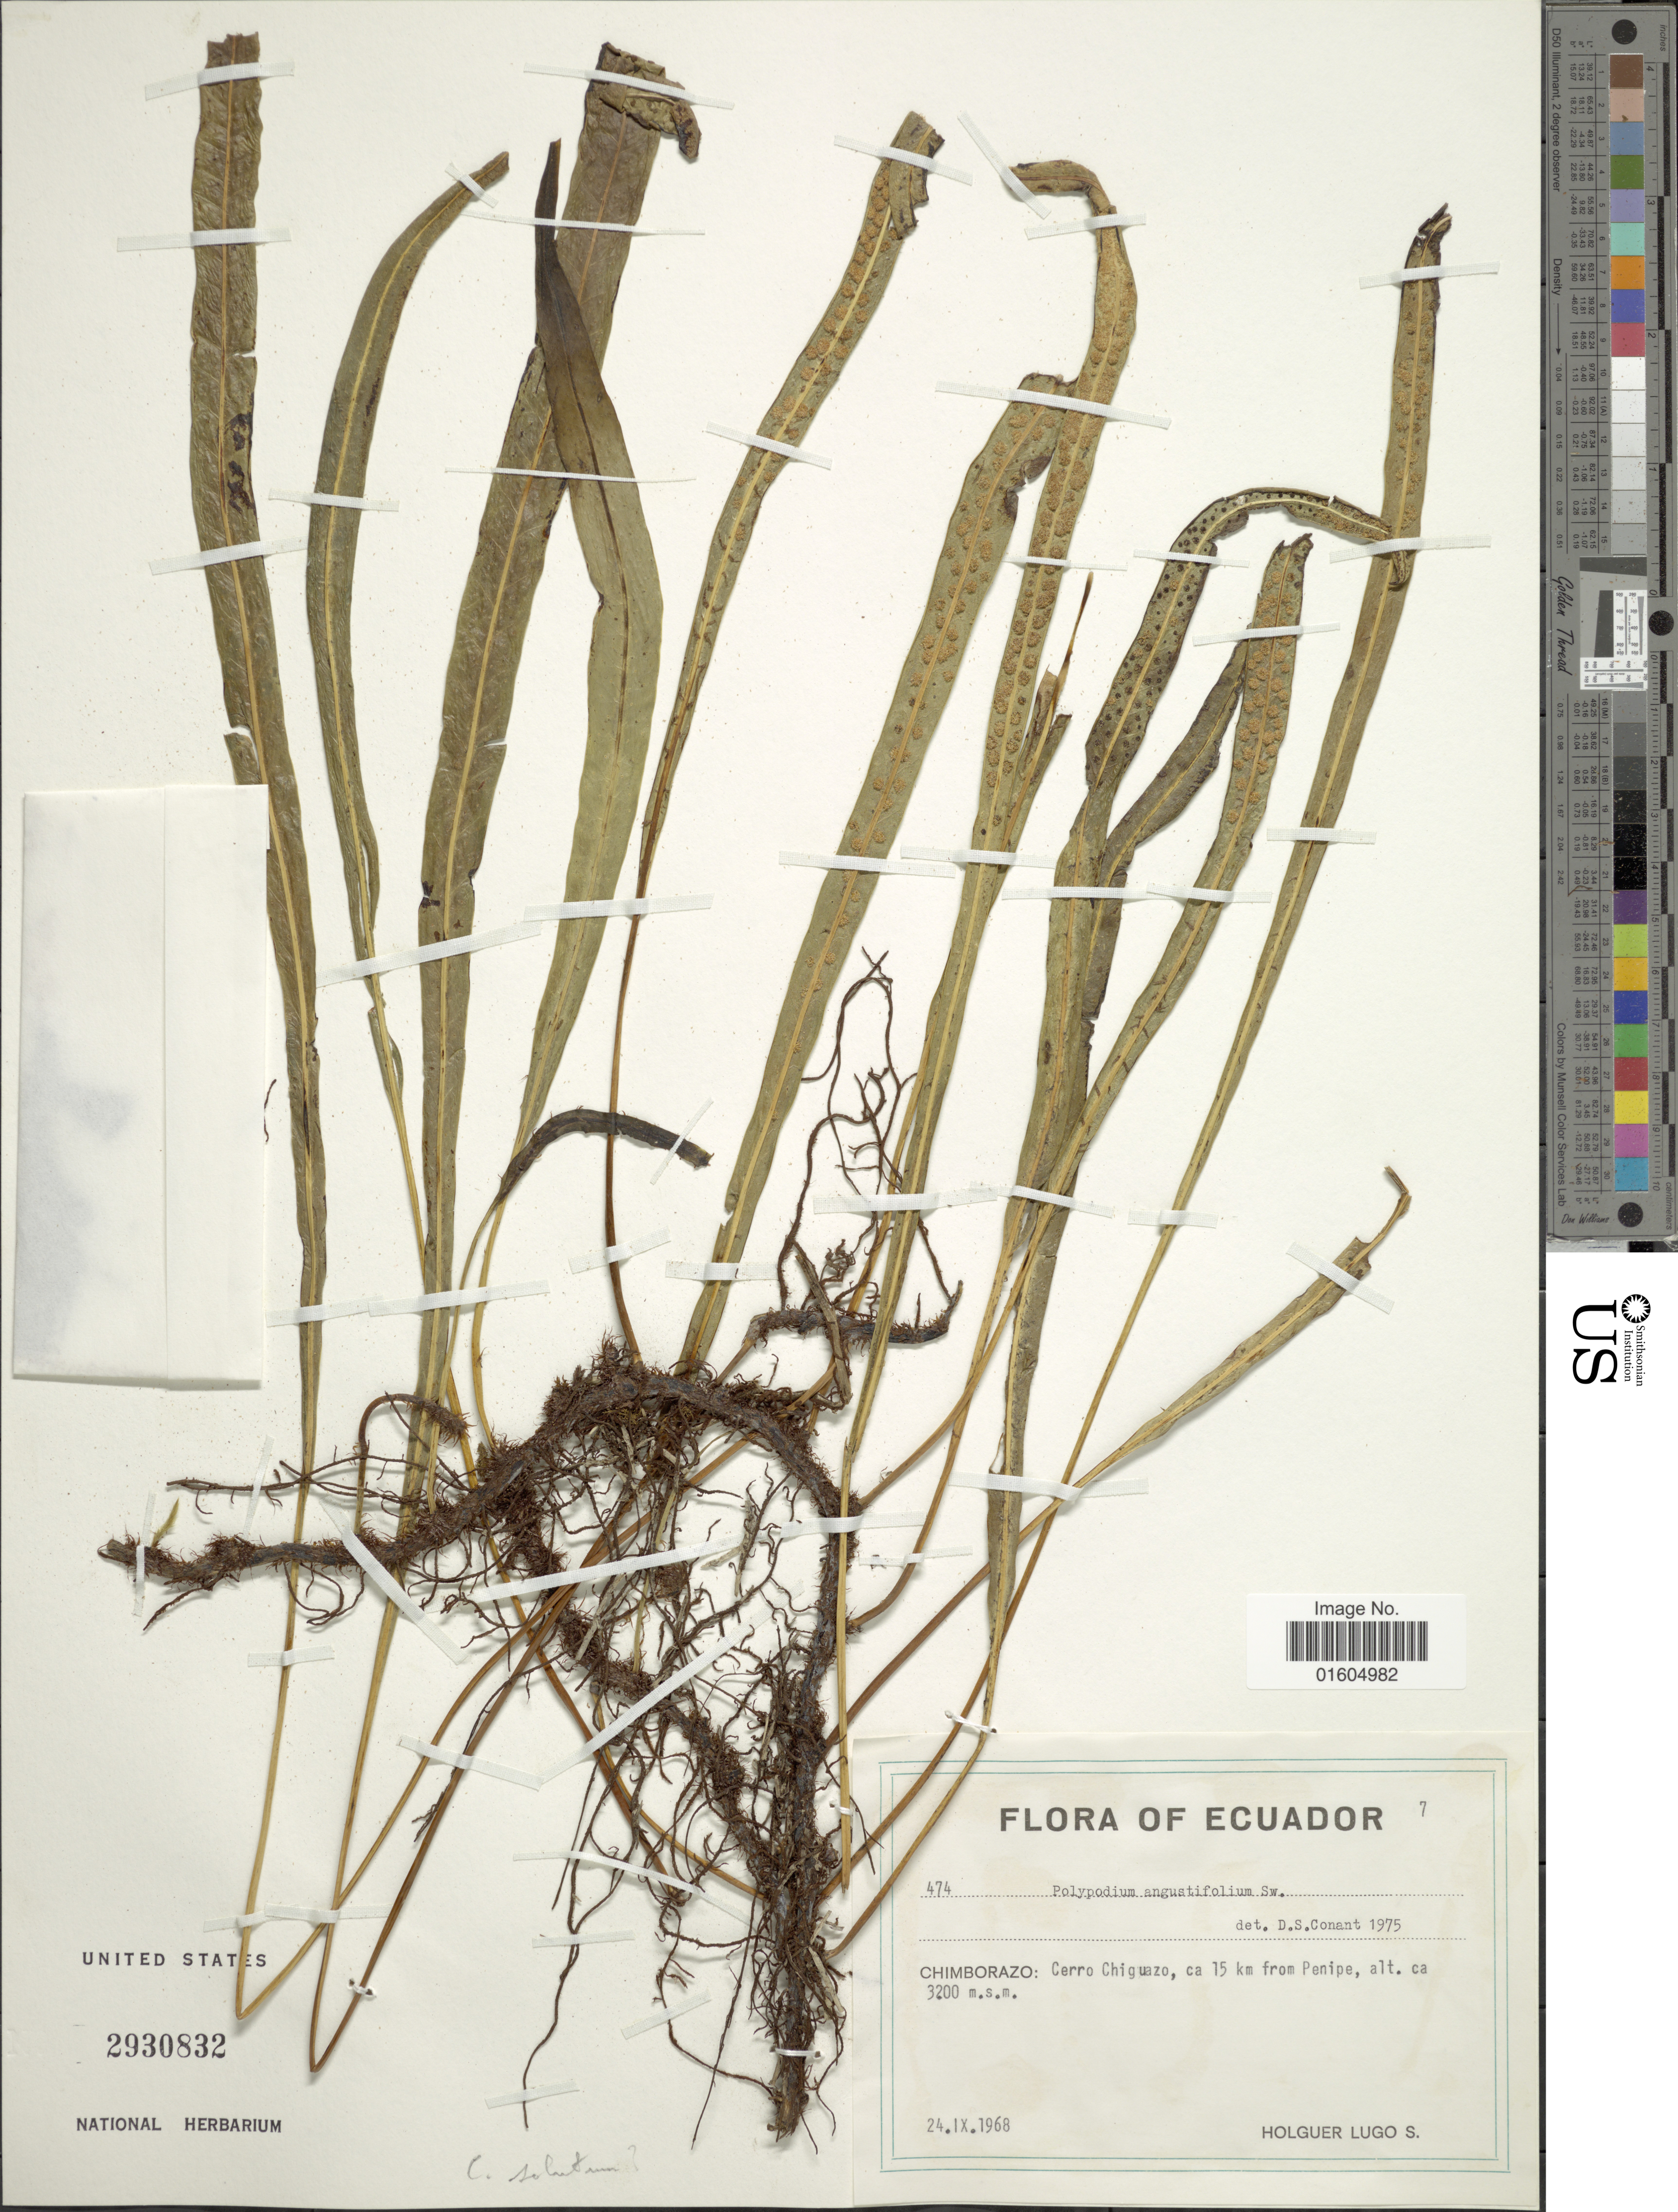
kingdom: Plantae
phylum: Tracheophyta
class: Polypodiopsida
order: Polypodiales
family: Polypodiaceae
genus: Campyloneurum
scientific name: Campyloneurum solutum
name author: (Klotzsch) Fée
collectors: H. Lugo S.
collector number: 474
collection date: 1968-09-24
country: Ecuador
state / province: Chimborazo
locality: Ecuador. Chimborazo: Cerro Chiguazo, ca 15 km from Penipe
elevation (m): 3200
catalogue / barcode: US 2930832